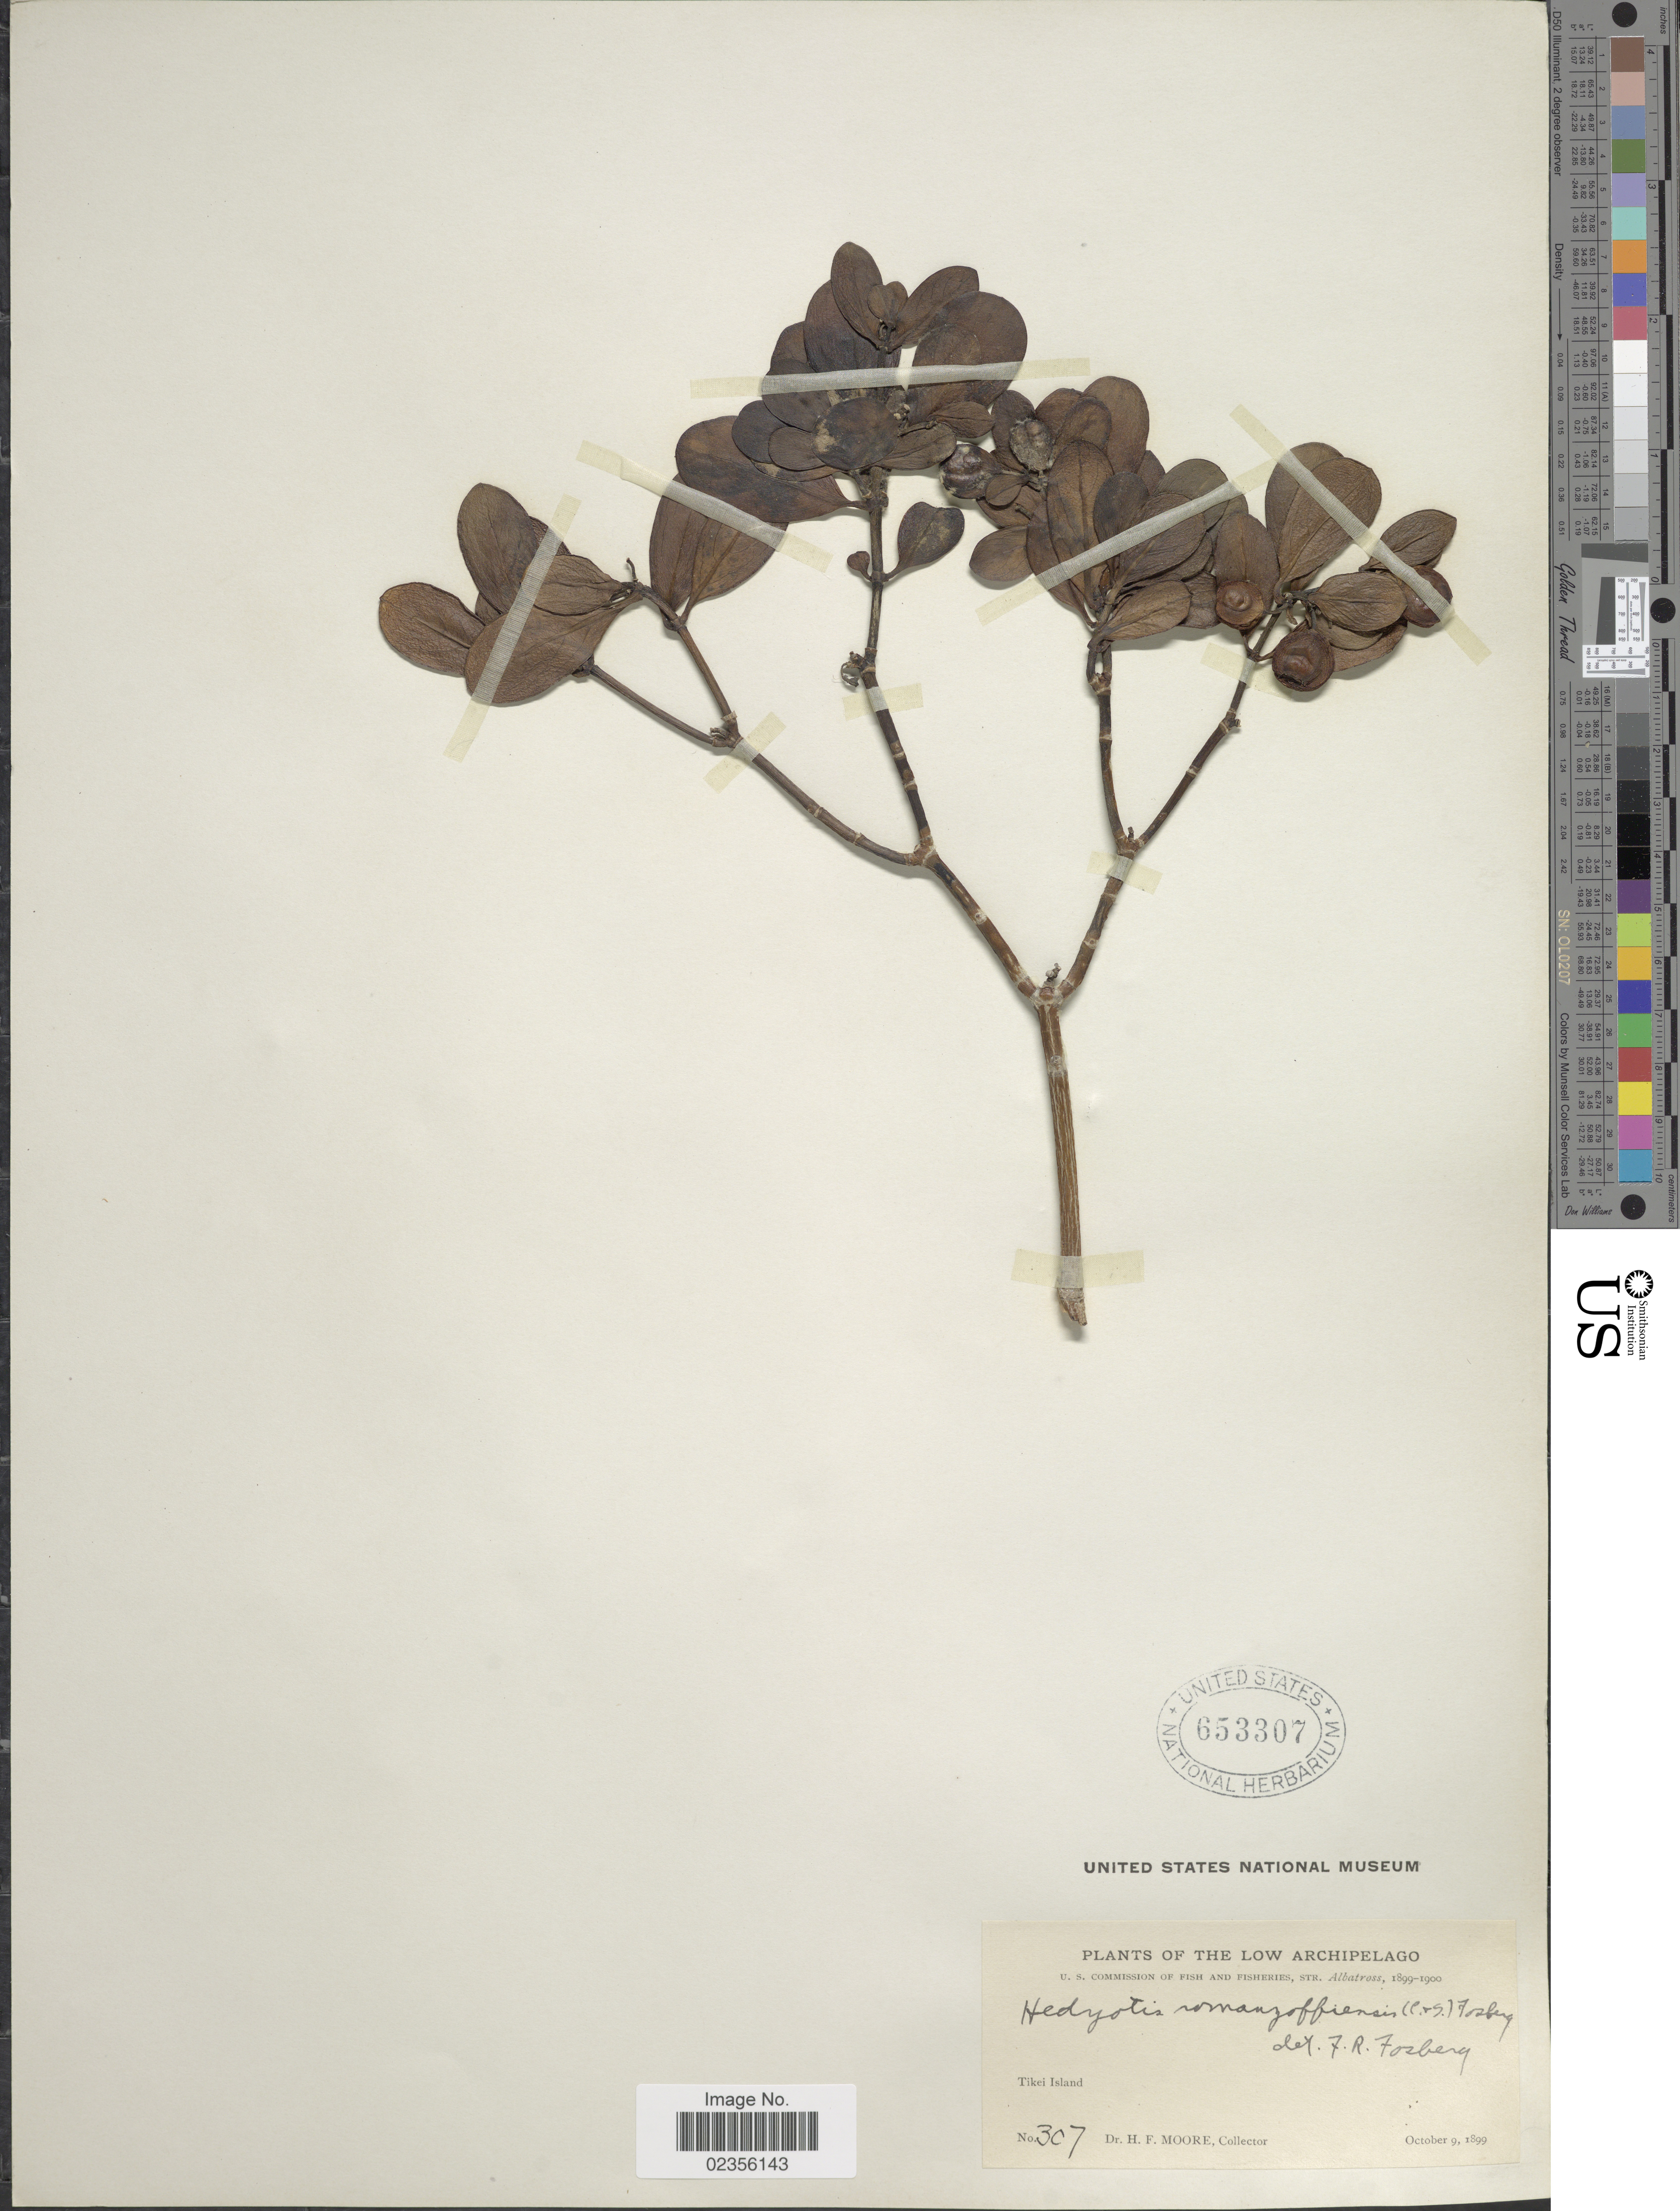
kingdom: Plantae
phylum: Tracheophyta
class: Magnoliopsida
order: Gentianales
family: Rubiaceae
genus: Kadua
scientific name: Kadua romanzoffiensis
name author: Cham. & Schltdl.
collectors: H. F. Moore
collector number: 307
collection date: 1899-10-09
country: French Polynesia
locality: Low Archipelago, Tikei Island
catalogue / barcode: US 653307